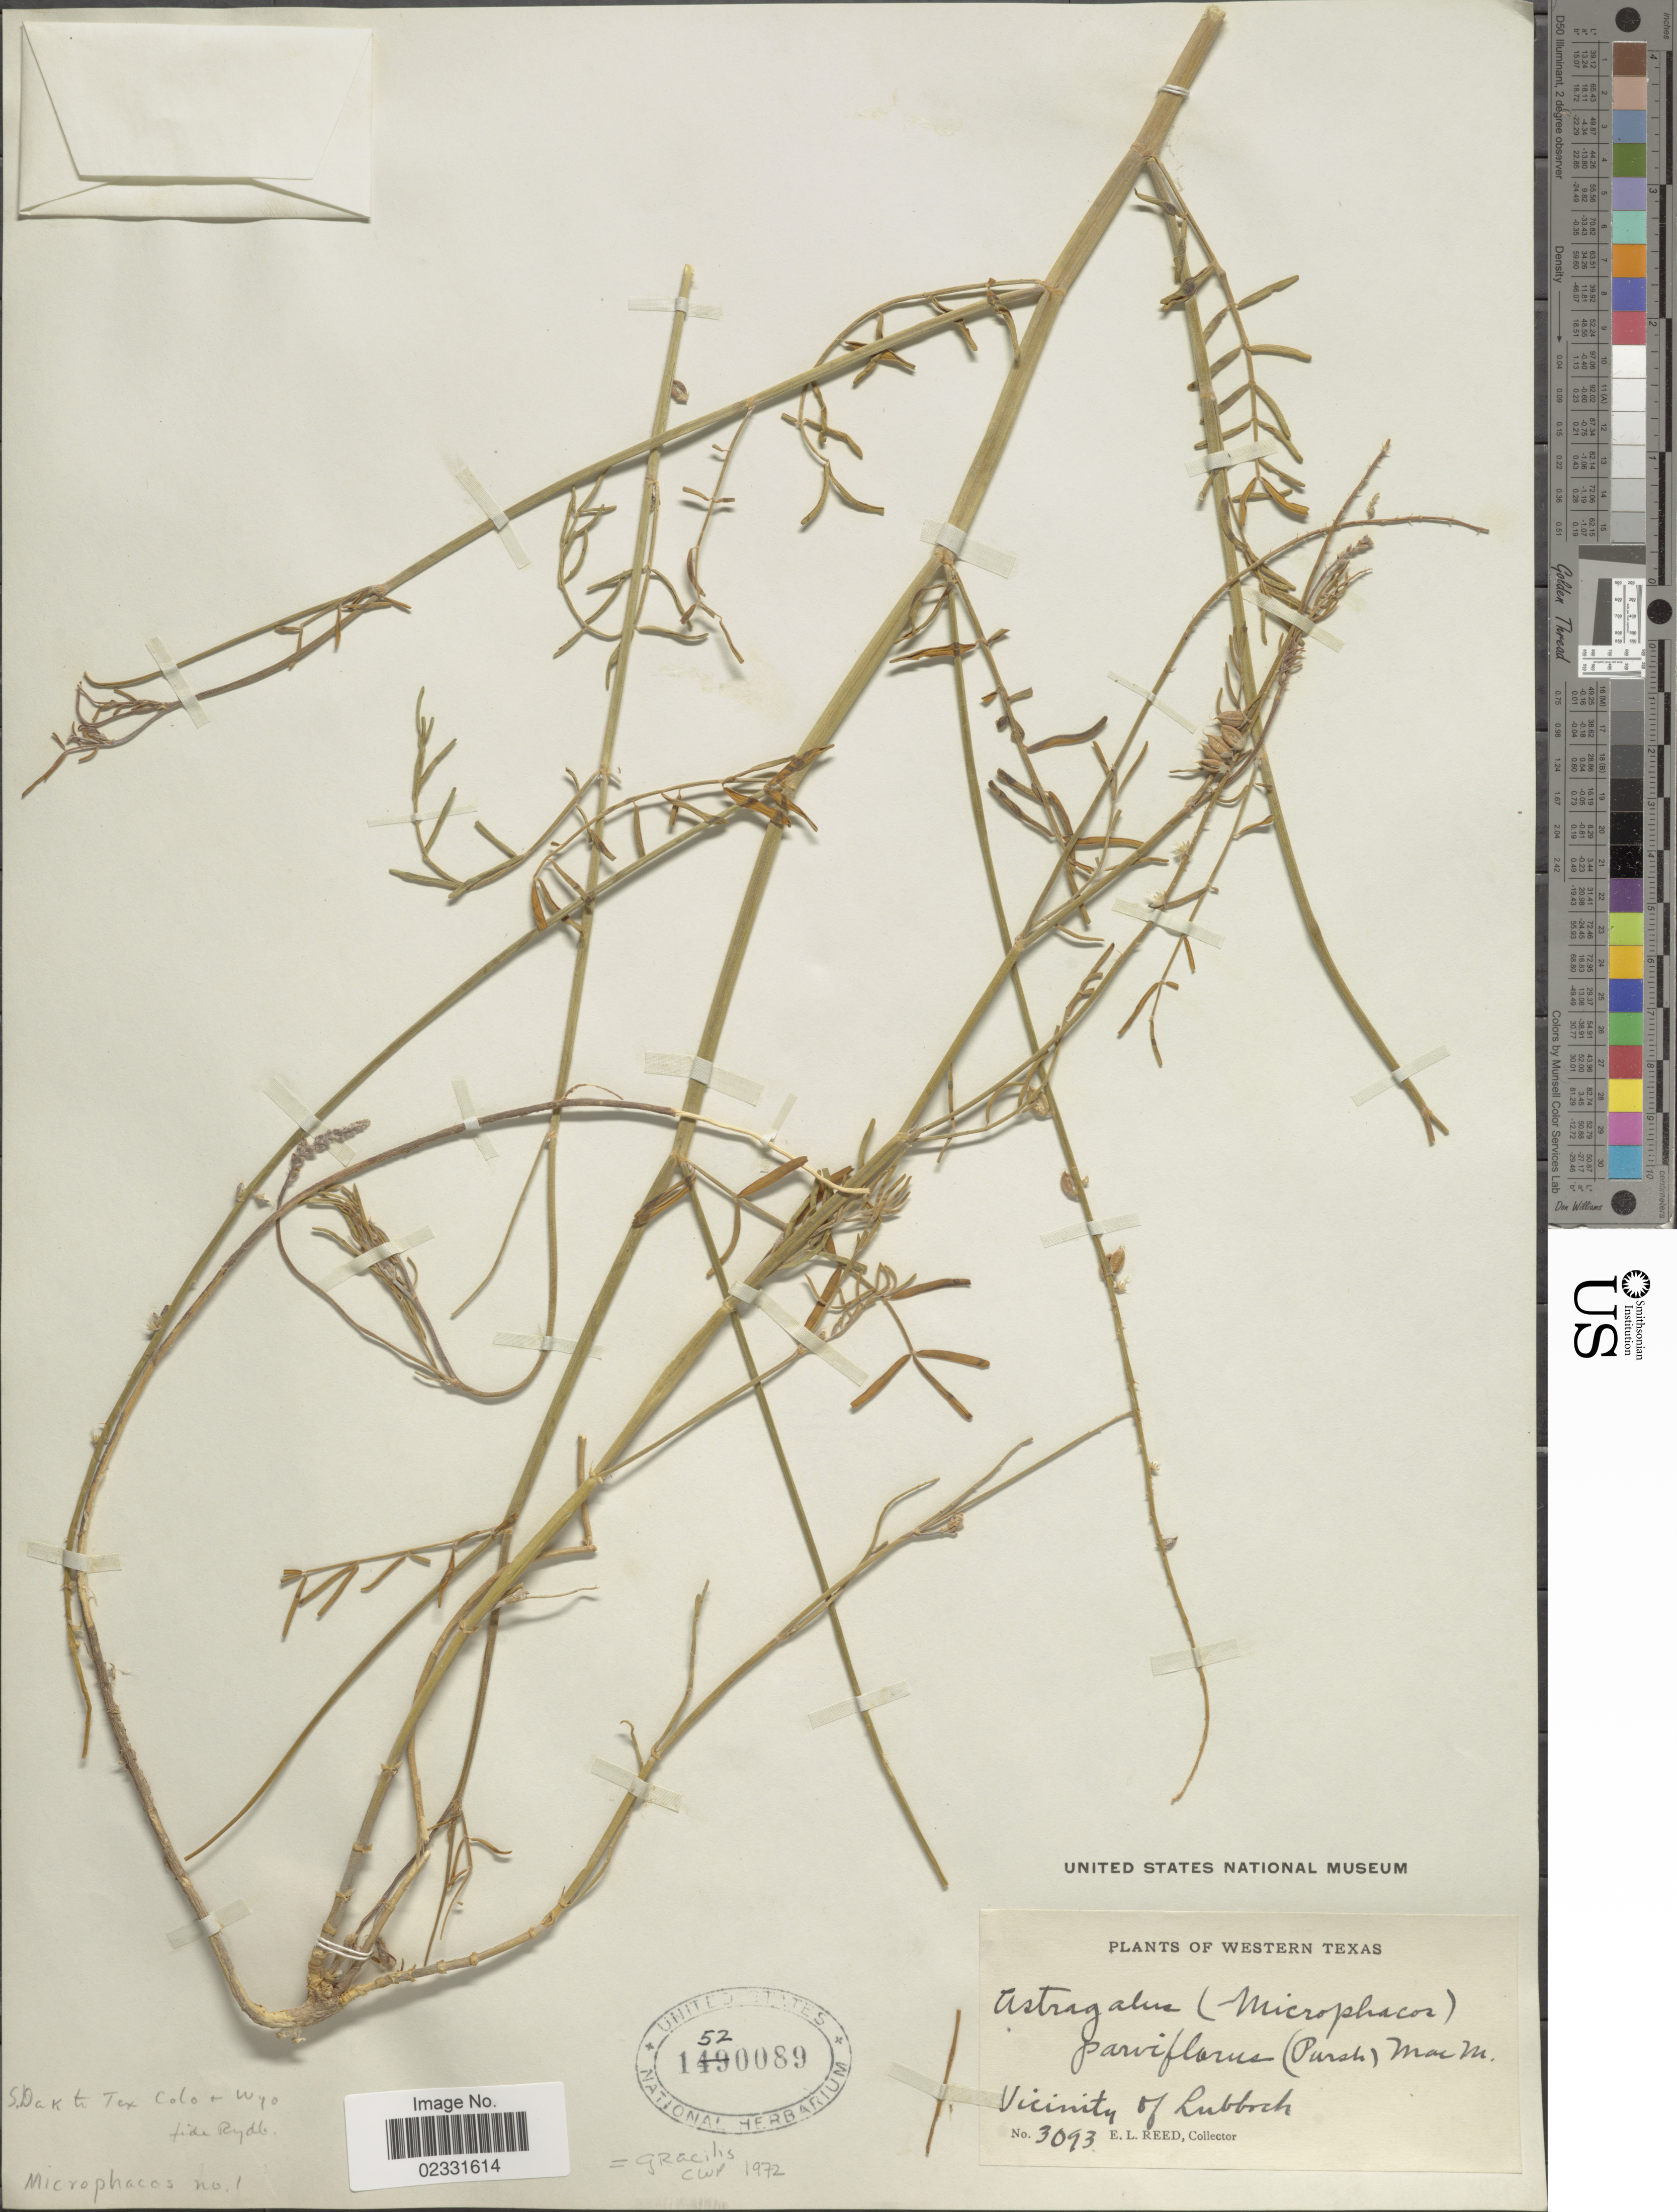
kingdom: Plantae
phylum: Tracheophyta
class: Magnoliopsida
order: Fabales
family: Fabaceae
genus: Astragalus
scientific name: Astragalus gracilis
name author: Nutt.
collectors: E. Reed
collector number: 3093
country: United States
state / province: Texas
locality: Western Texas, Vicinity of Lubboch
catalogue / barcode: US 1520089